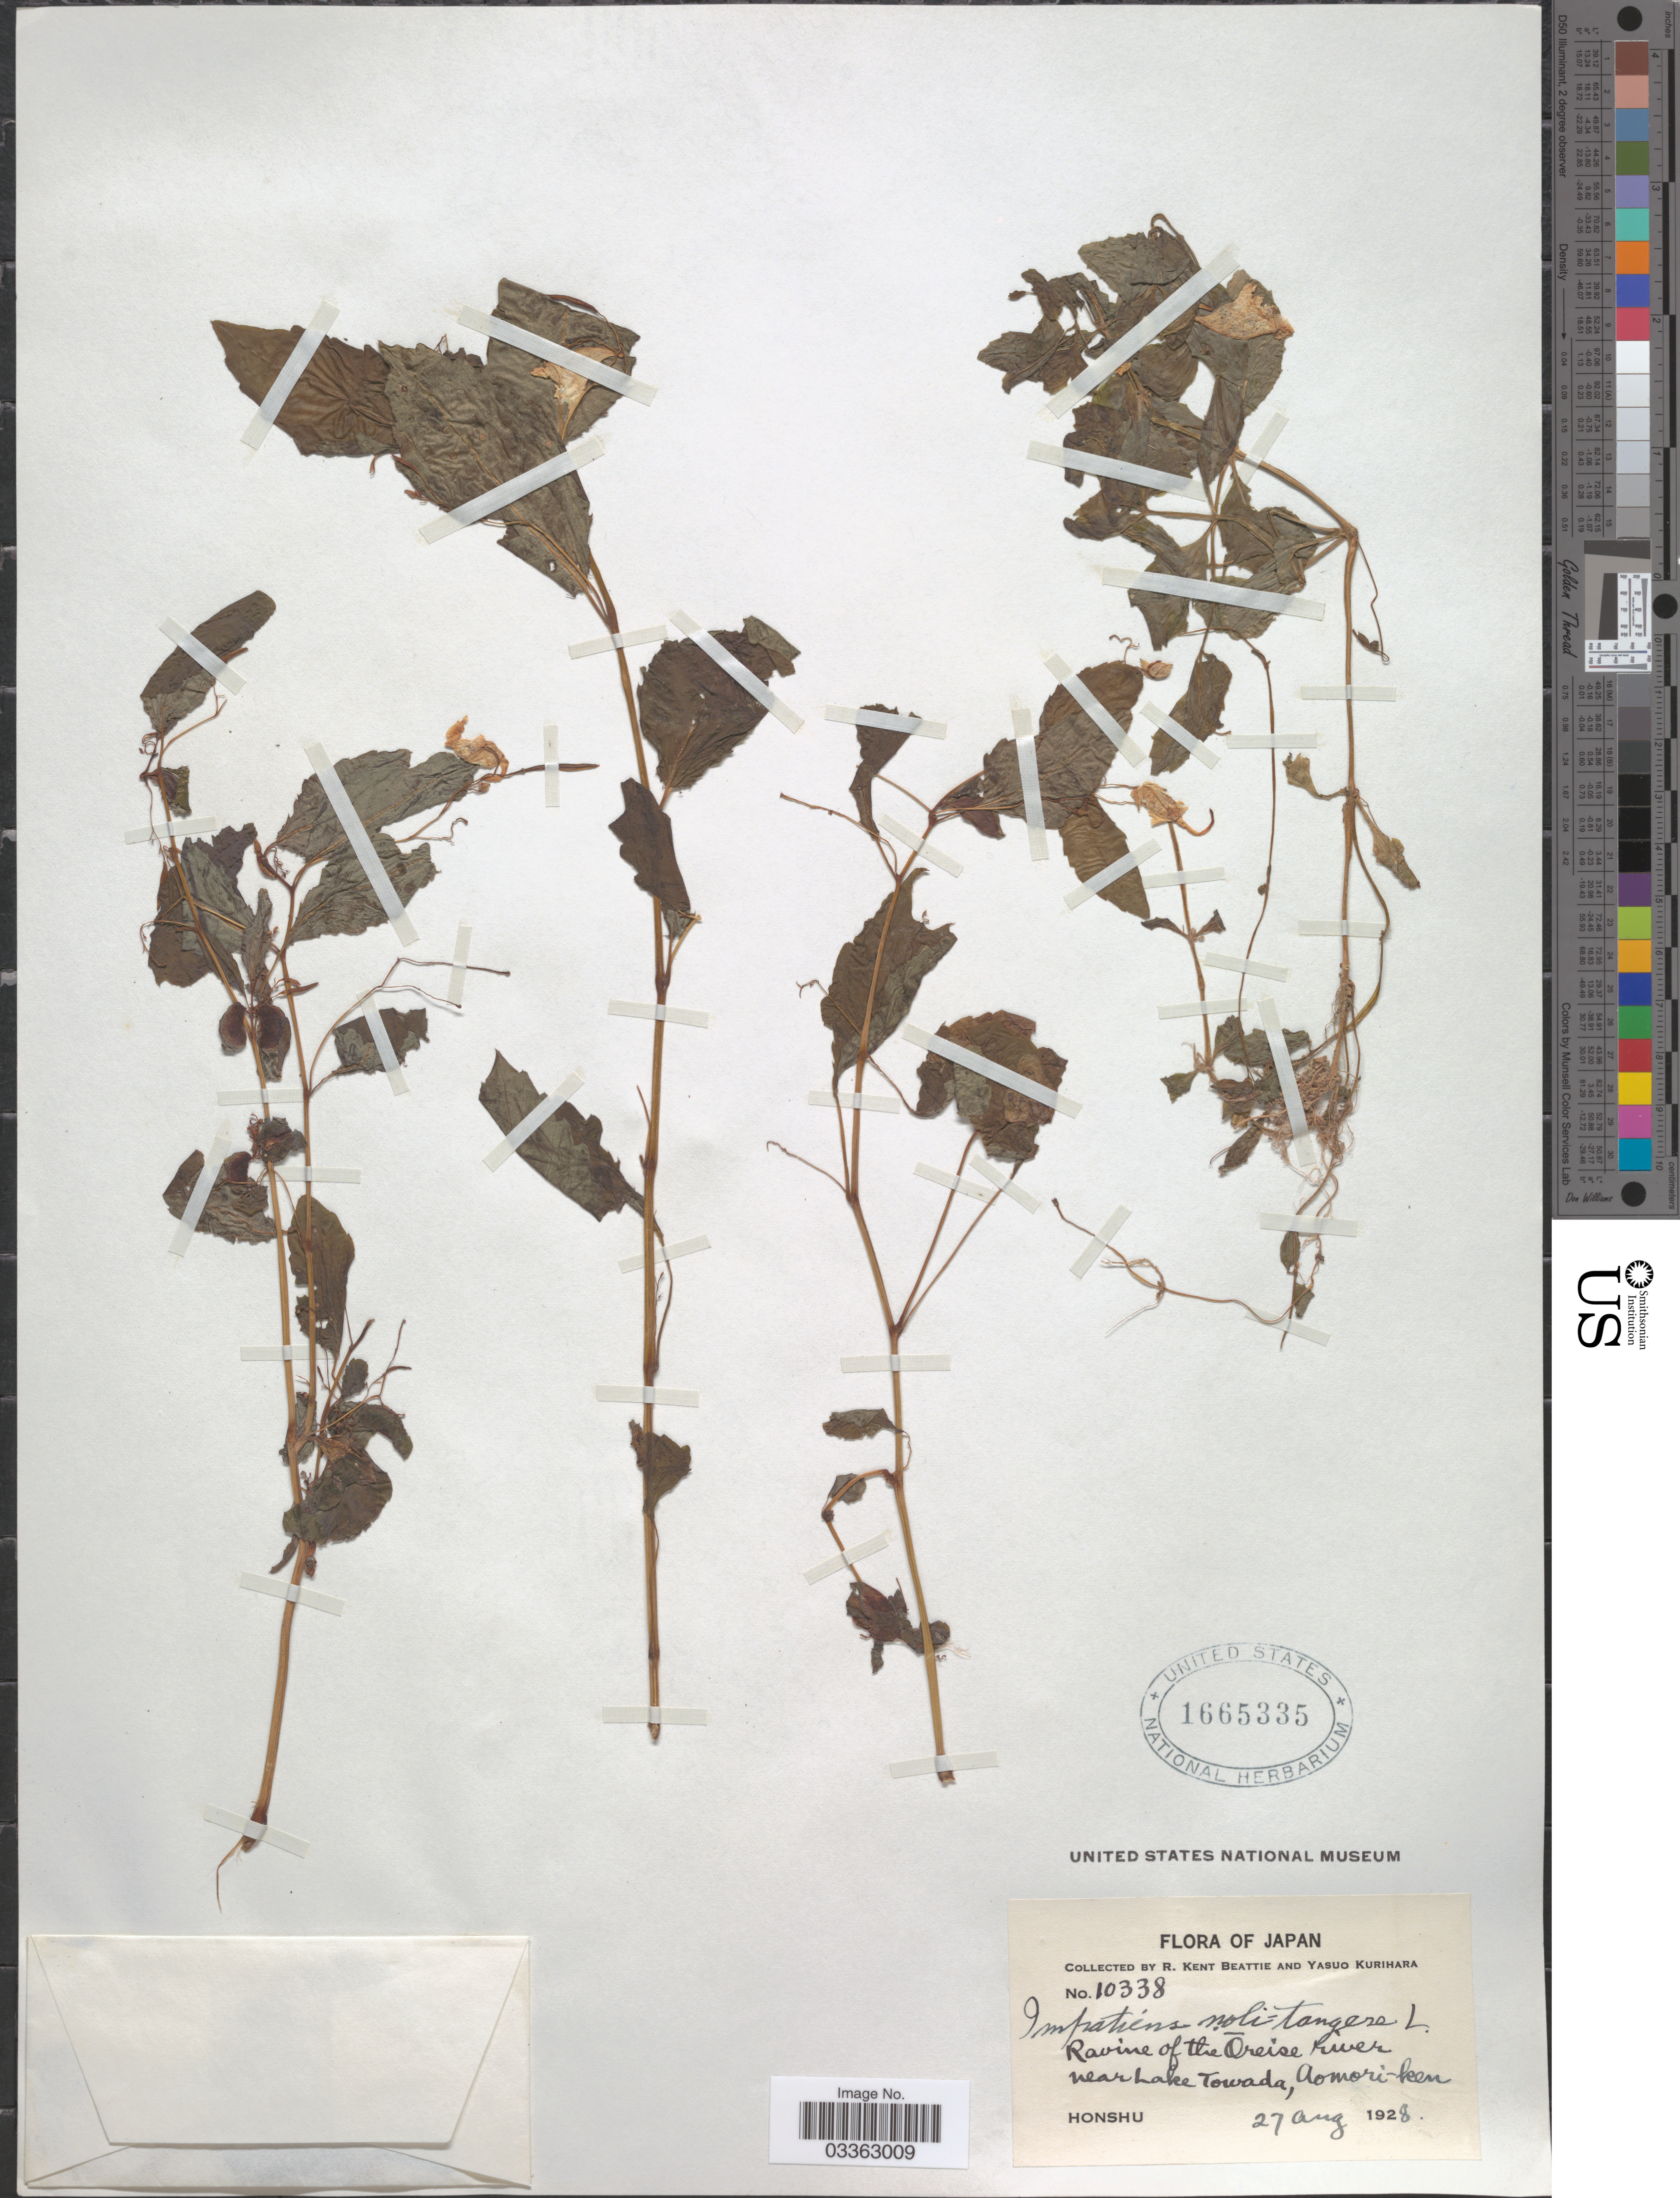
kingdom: Plantae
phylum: Tracheophyta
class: Magnoliopsida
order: Ericales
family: Balsaminaceae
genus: Impatiens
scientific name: Impatiens noli-tangere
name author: L.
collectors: R. K. Beattie & Y. Kurihara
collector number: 10338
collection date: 1928-08-27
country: Japan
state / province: Aomori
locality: Ravine of the Ōreise river near Lake Towada, Aomori-ken, Honshu.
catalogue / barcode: US 1665335